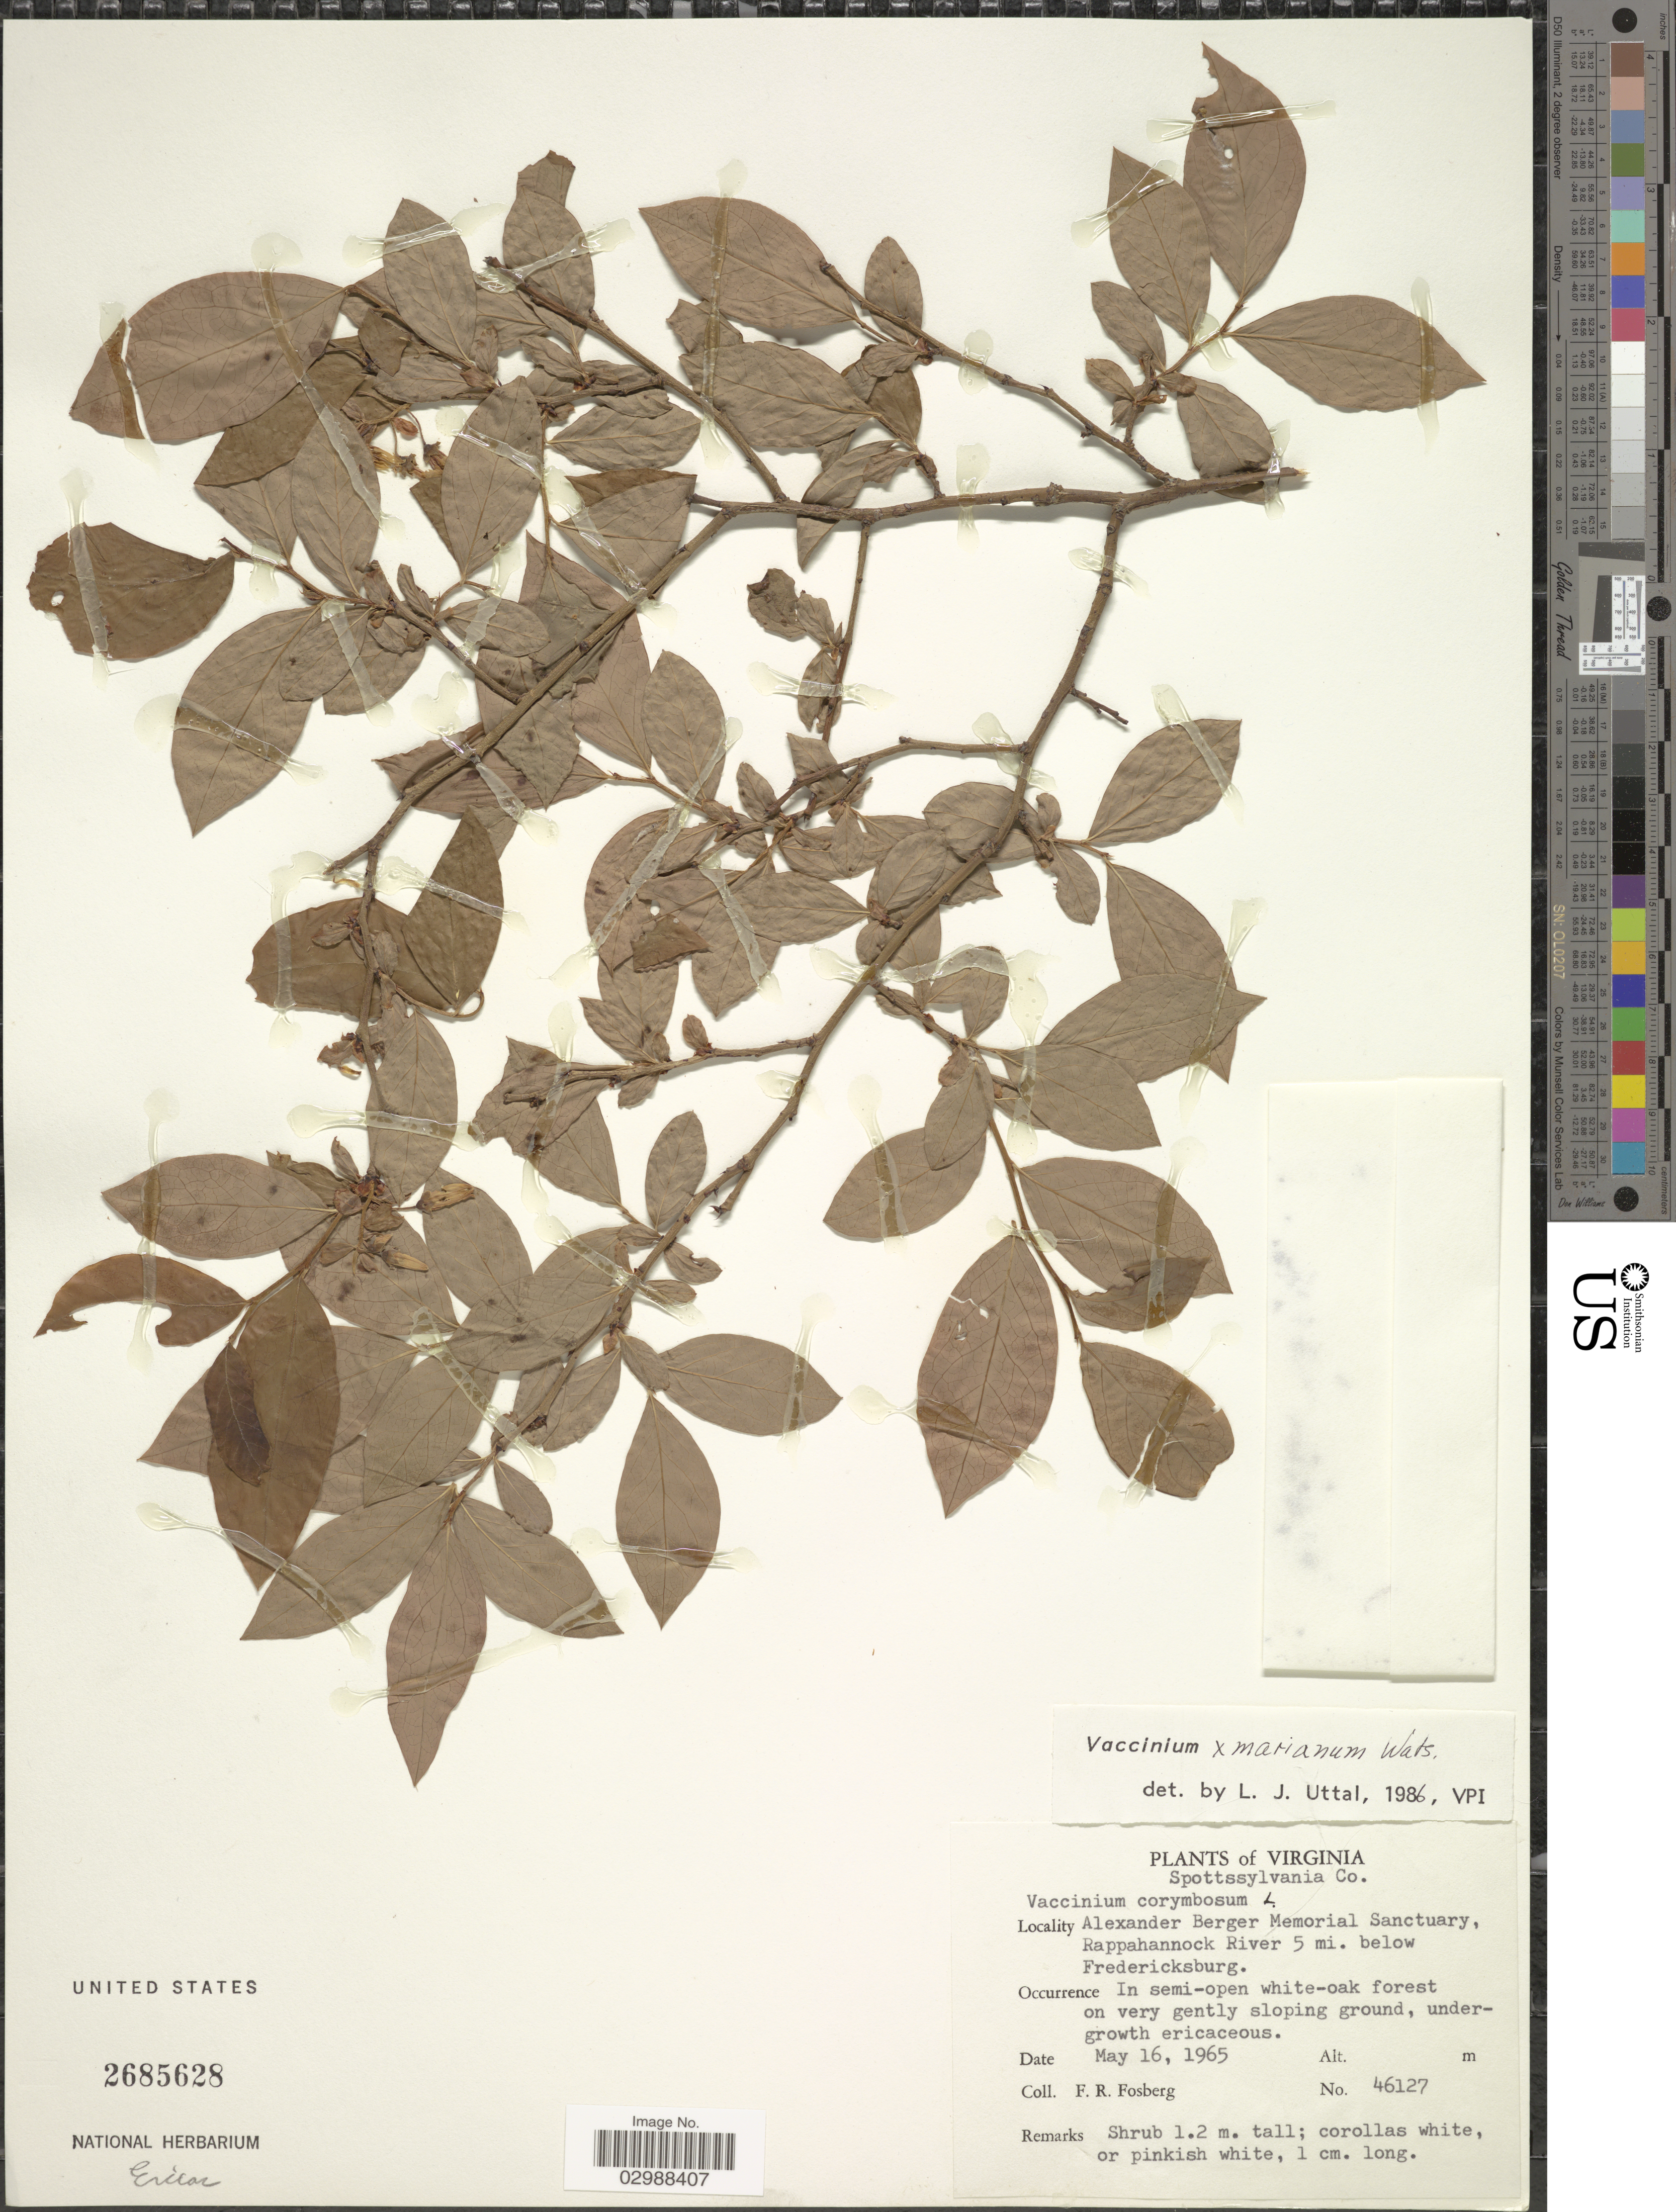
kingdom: Plantae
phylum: Tracheophyta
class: Magnoliopsida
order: Ericales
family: Ericaceae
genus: Vaccinium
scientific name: Vaccinium x marianum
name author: P. Watson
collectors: F. R. Fosberg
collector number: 46127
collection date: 1965-05-16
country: United States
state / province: Virginia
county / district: Spotsylvania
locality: Alexander Berger Memorial Sanctuary, Rappahannock River 5 mi. below Fredericksburg.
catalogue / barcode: US 2685628